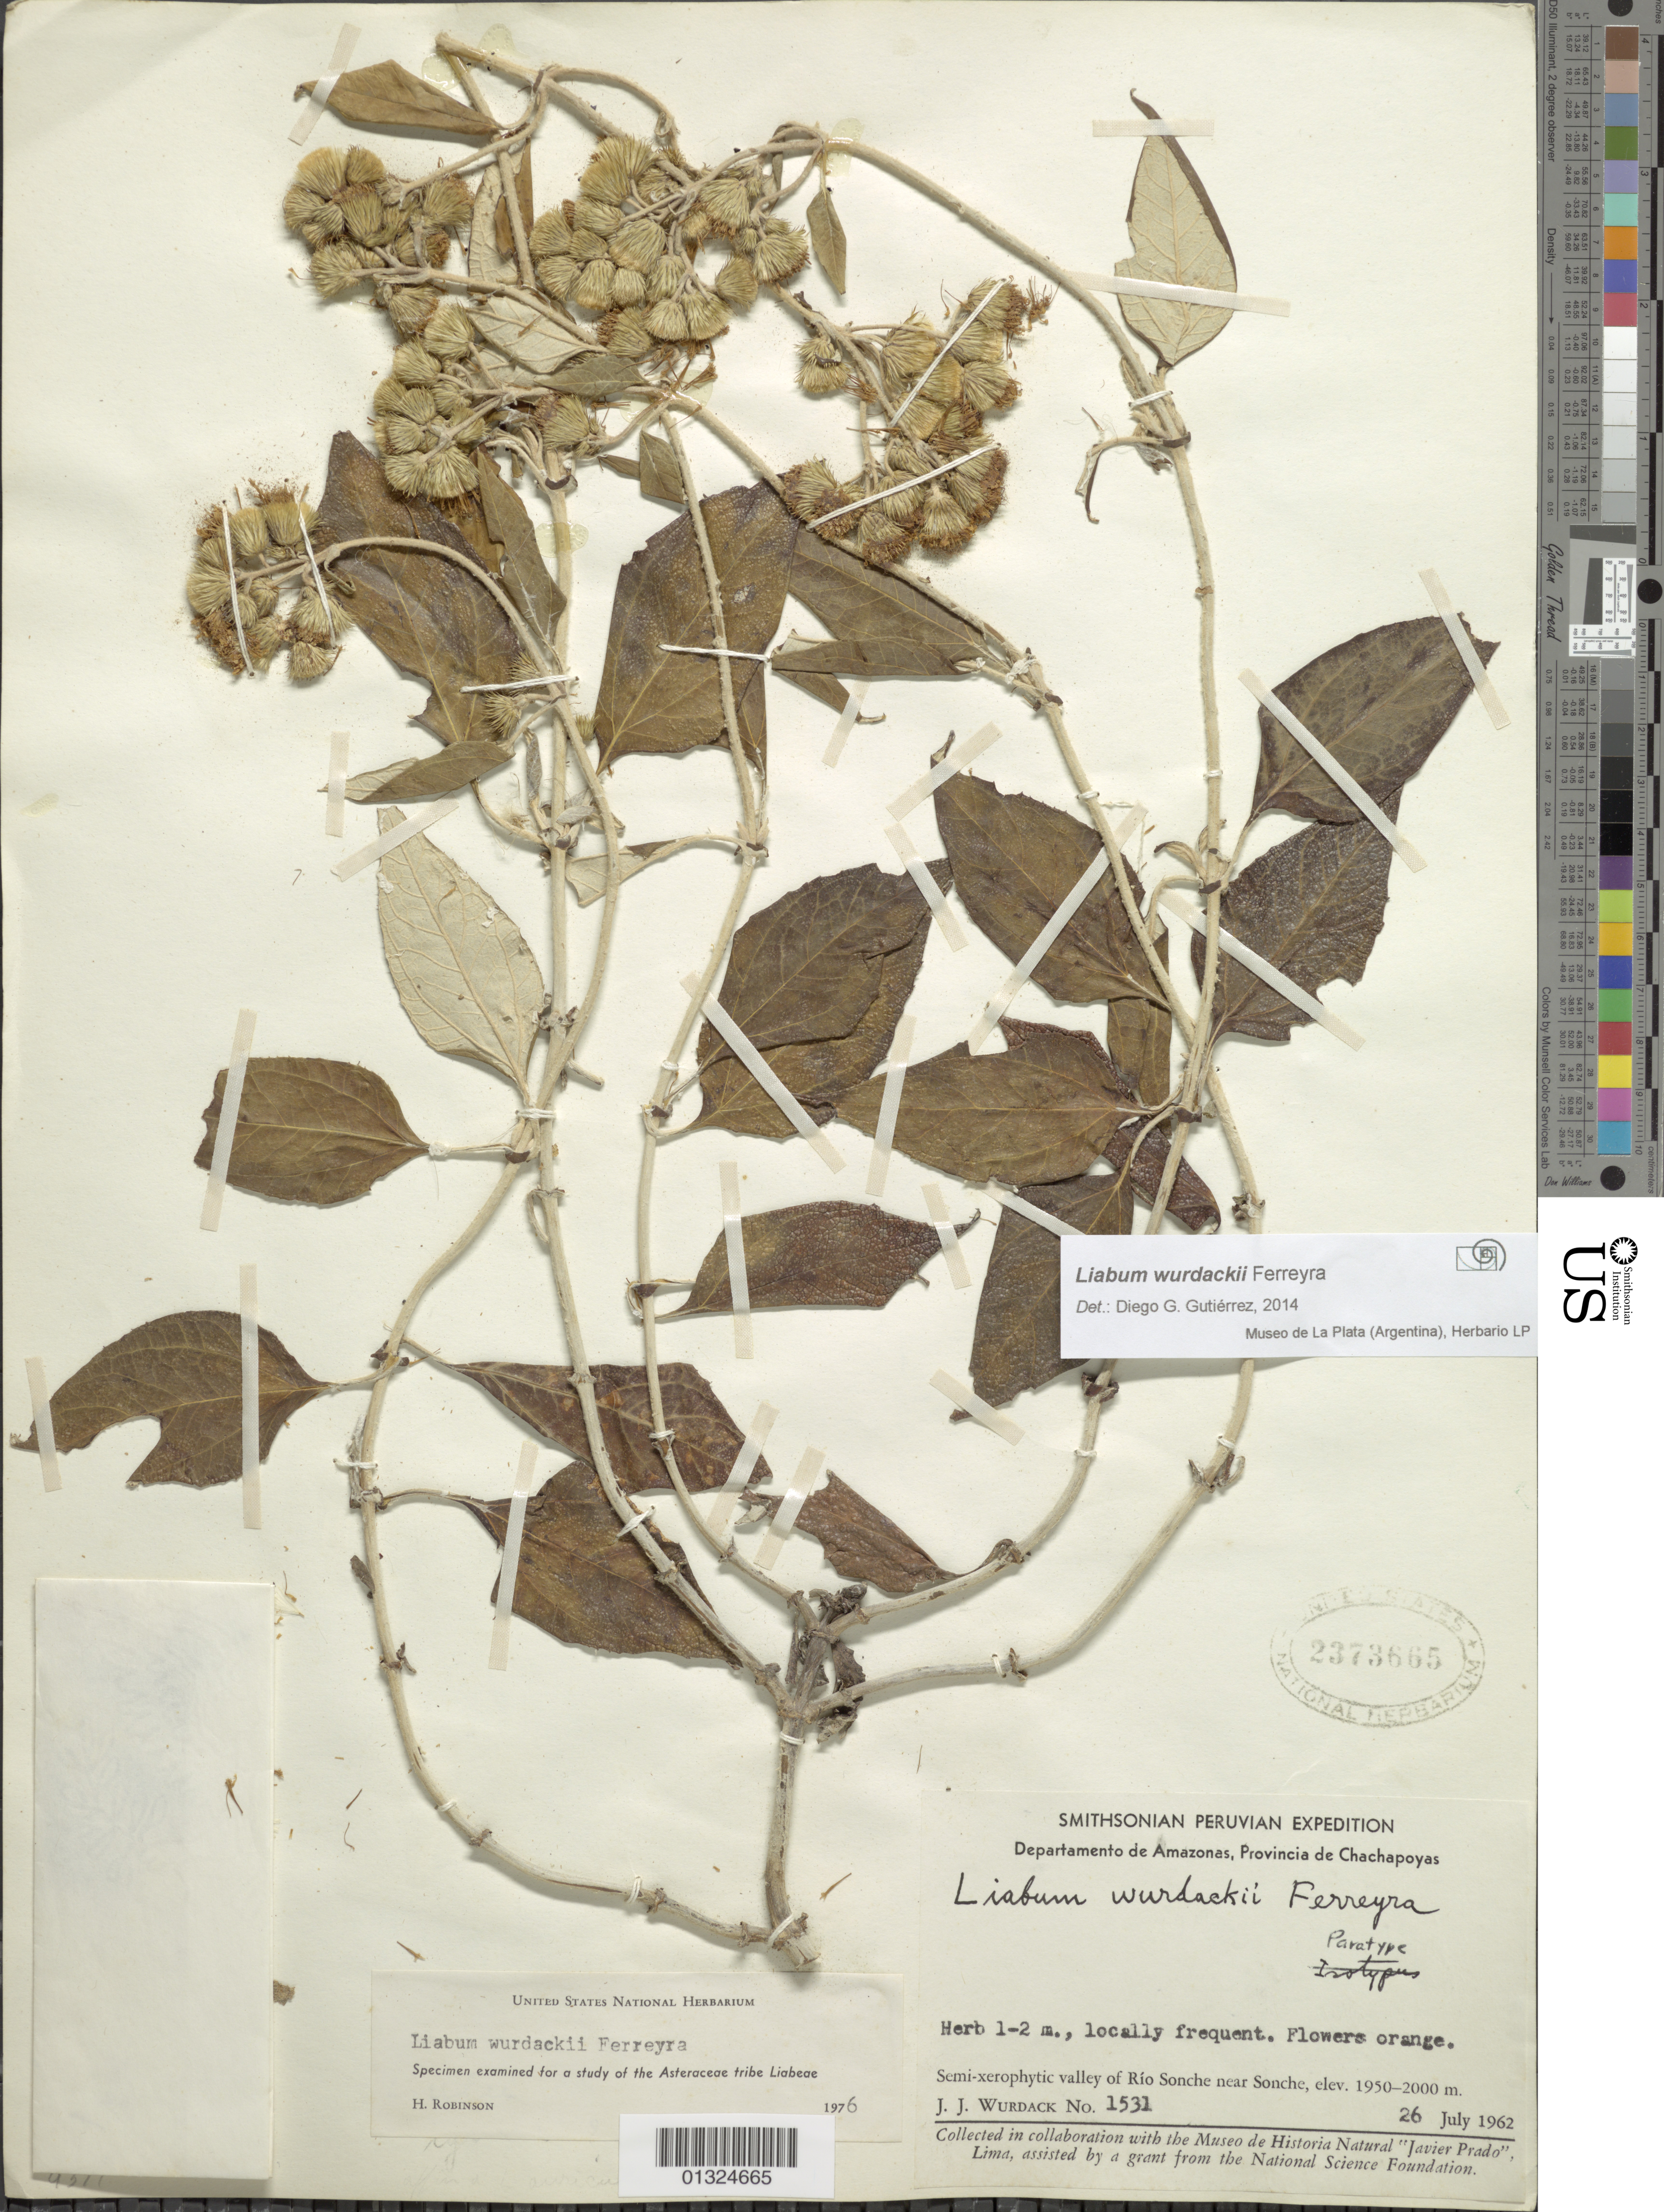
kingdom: Plantae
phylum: Tracheophyta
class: Magnoliopsida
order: Asterales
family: Asteraceae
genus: Liabum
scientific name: Liabum wurdackii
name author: Ferreyra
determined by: Gutierrez, D. G.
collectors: J. J. Wurdack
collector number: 1531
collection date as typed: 26 July 1962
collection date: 1962-07-26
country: Peru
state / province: Amazonas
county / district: Chachapoyas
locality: Valley of Rio Sonche near Sonche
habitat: Semi-xerophytic valley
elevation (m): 1950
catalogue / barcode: US 2373665